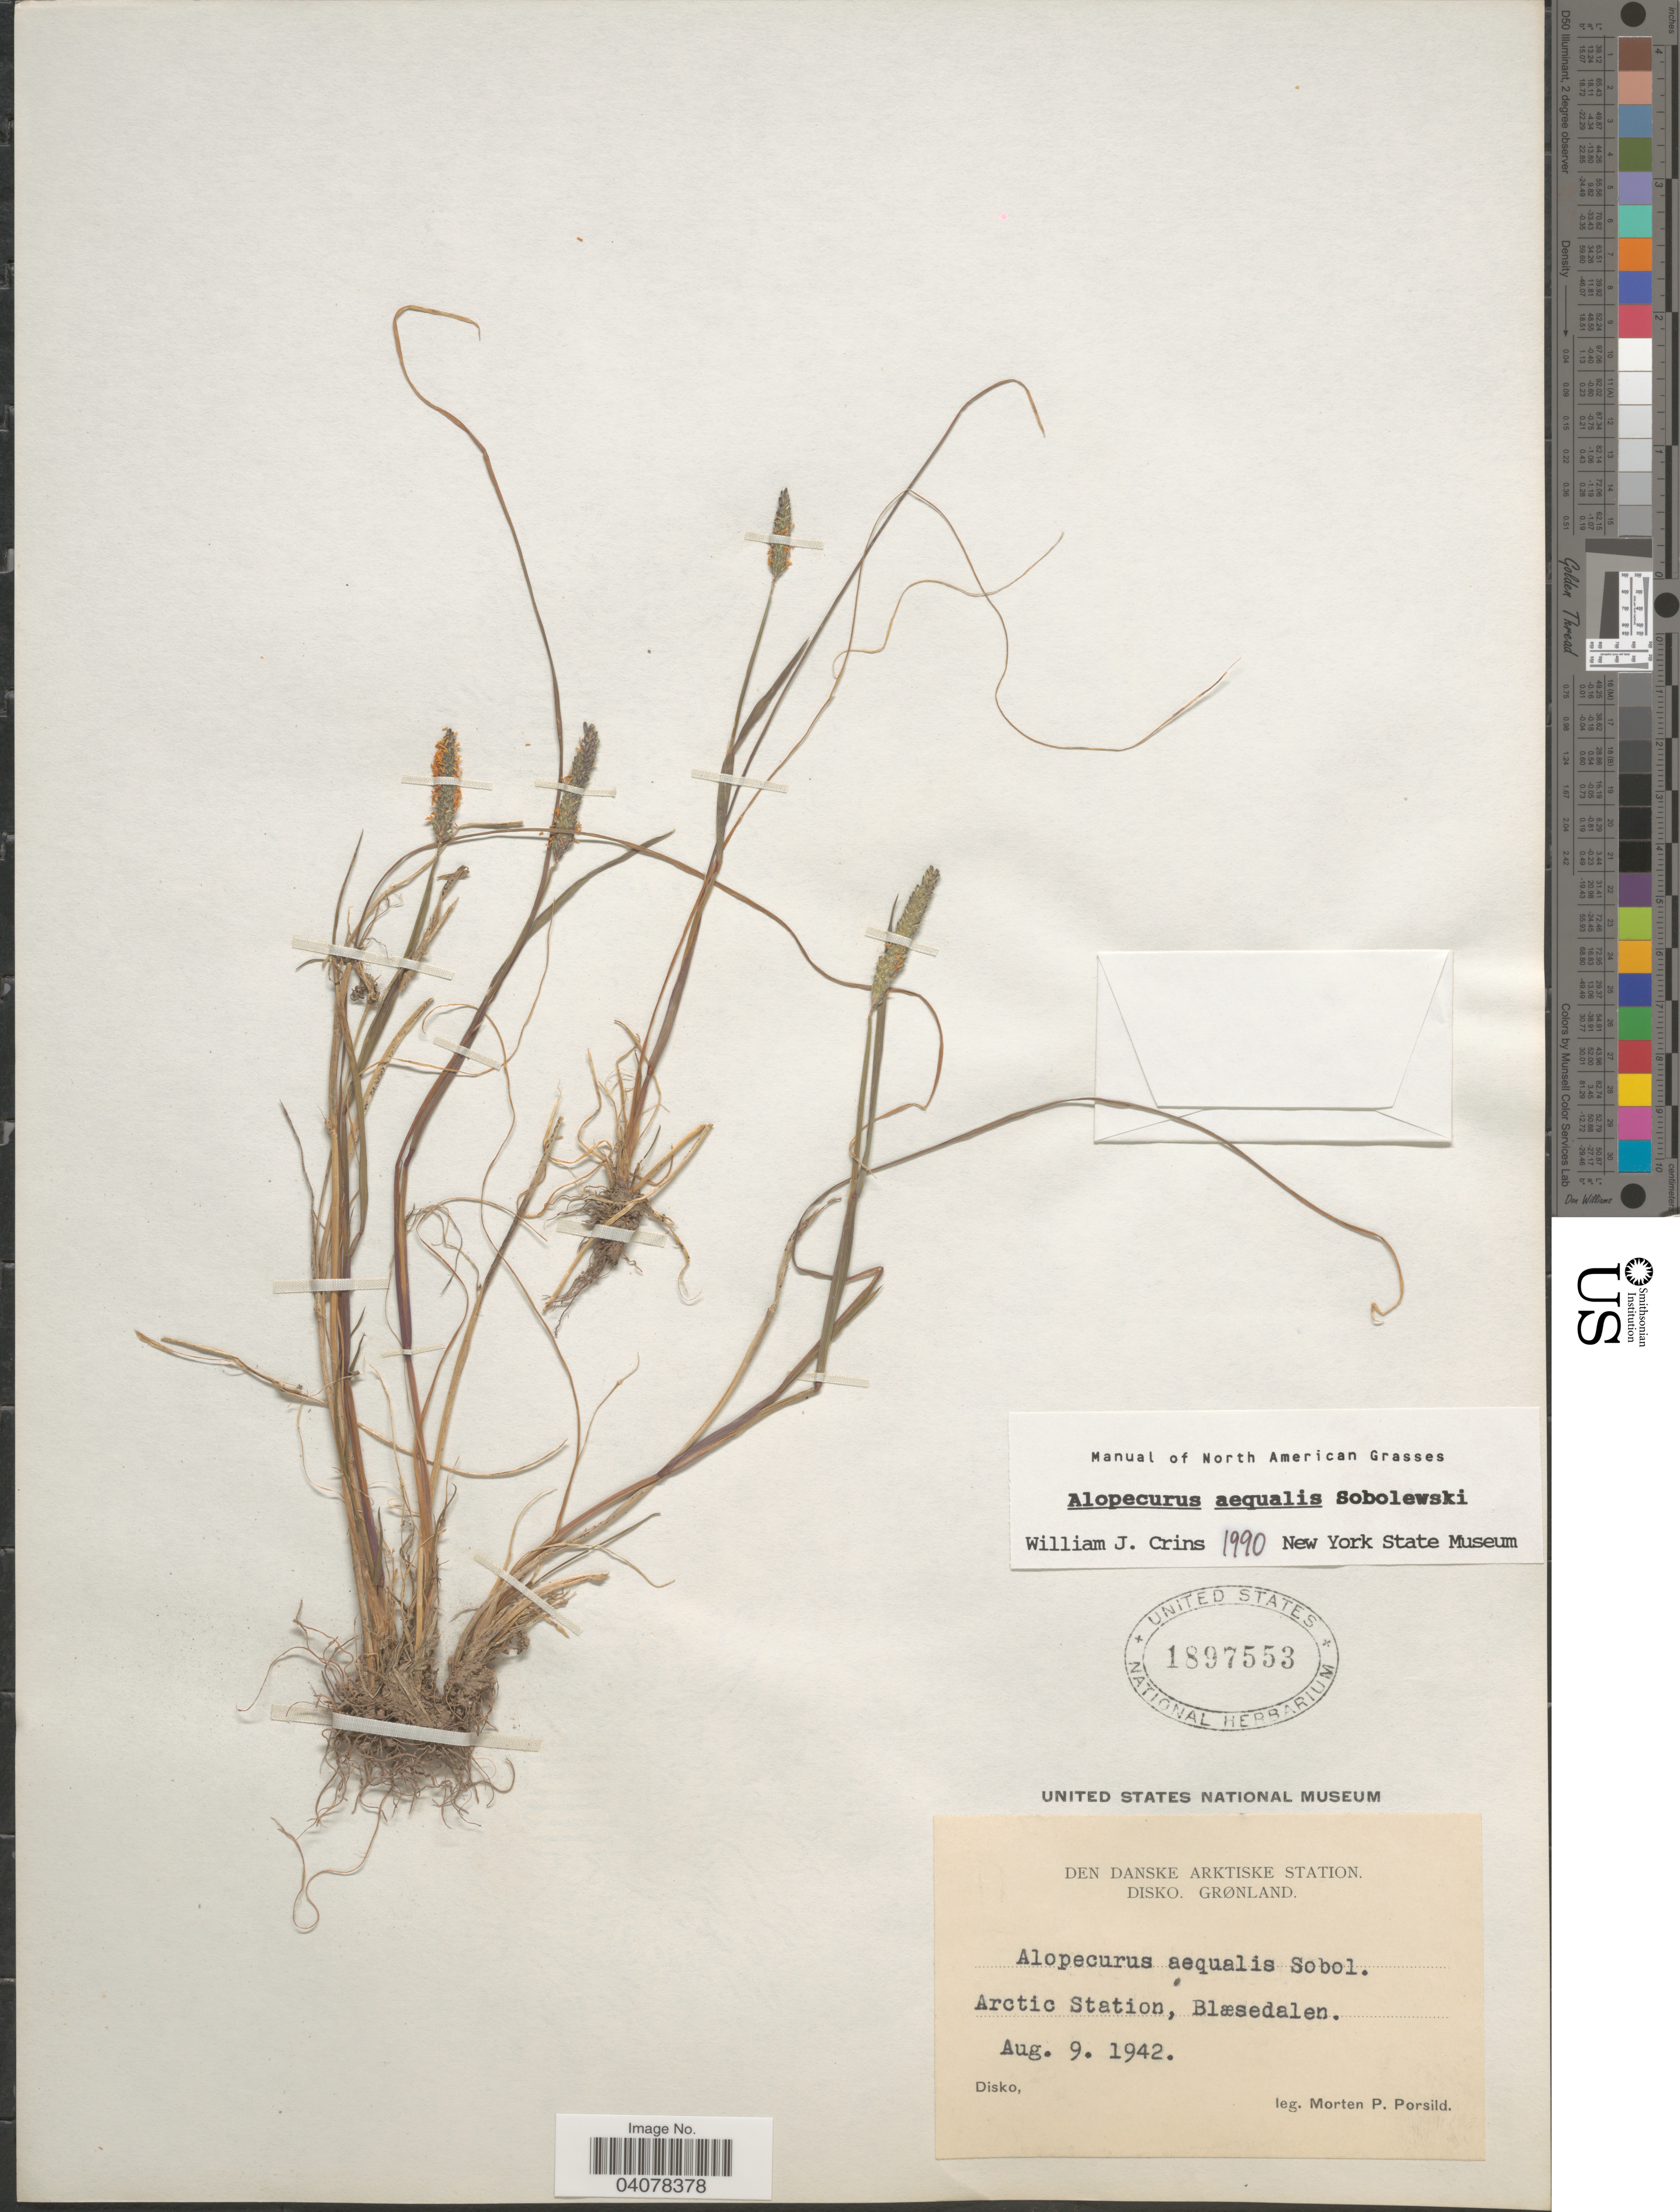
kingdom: Plantae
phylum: Tracheophyta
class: Liliopsida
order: Poales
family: Poaceae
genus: Alopecurus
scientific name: Alopecurus aequalis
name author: Sobol.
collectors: M. P. Porsild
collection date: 1942-08-09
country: Greenland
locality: Den Danske Arktiske Station, Disko, Grønland. Arctic Station, Blæsedalen. Disko.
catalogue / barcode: US 1897553